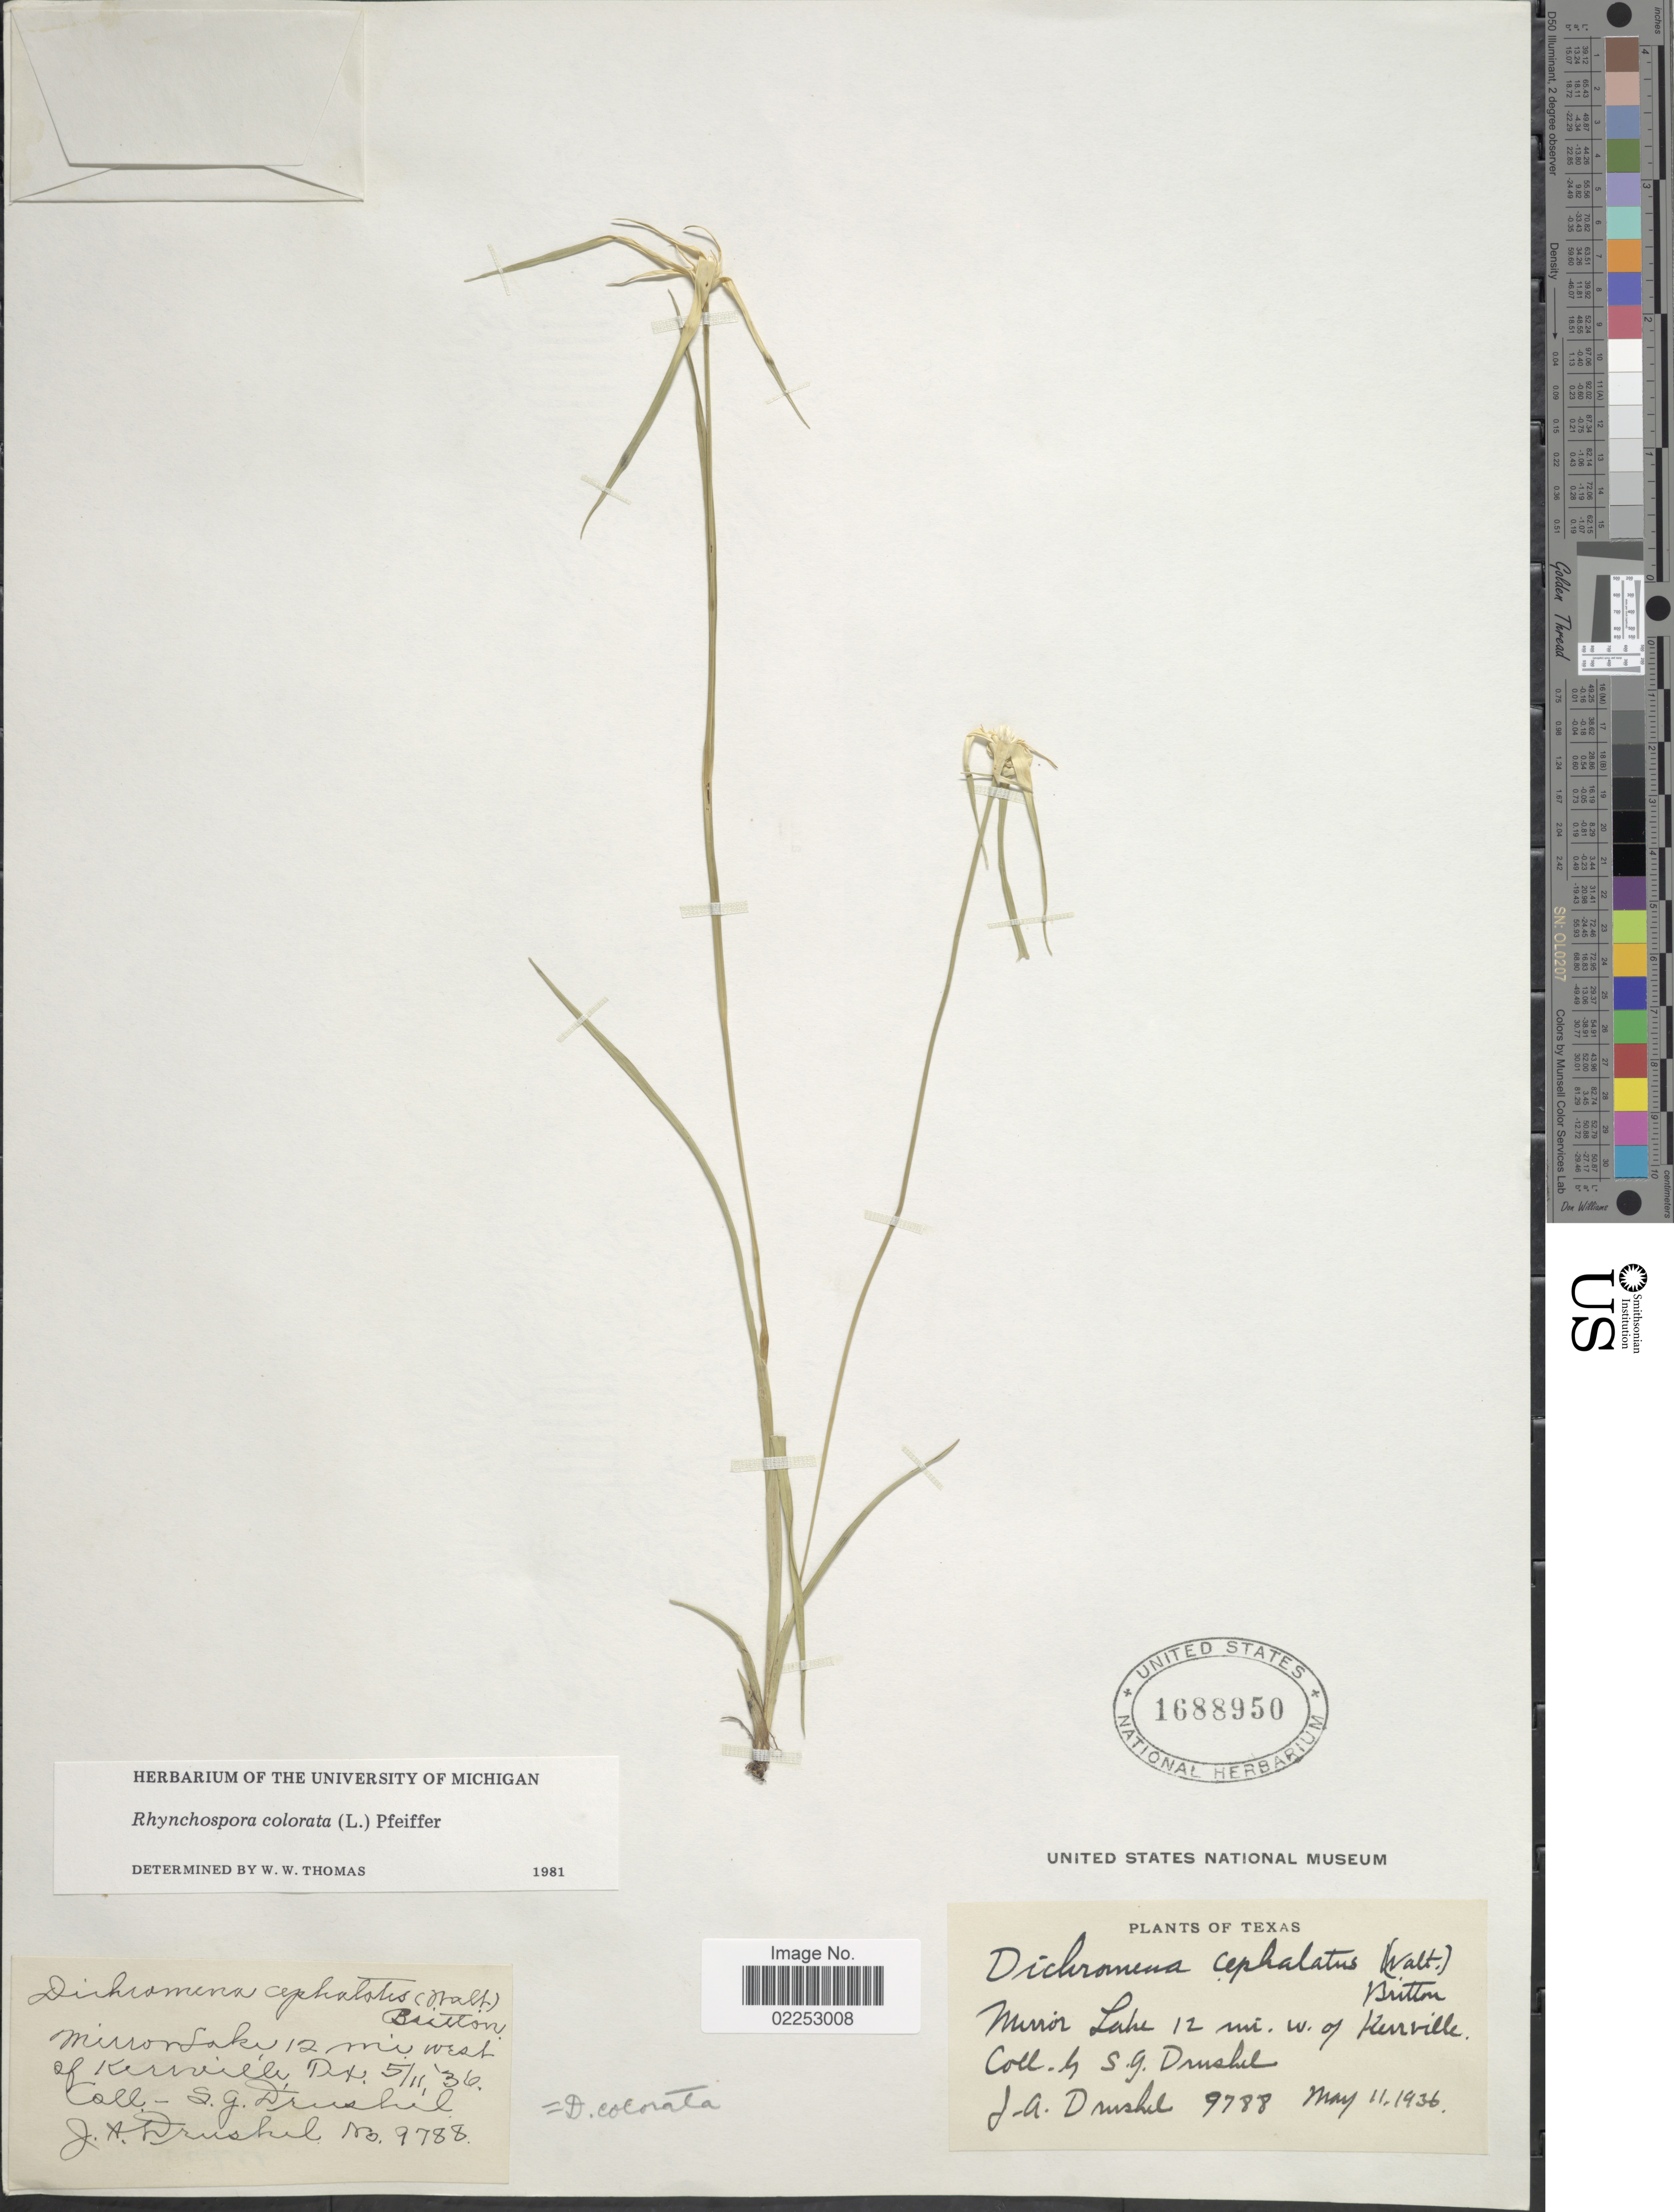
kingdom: Plantae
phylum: Tracheophyta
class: Liliopsida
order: Poales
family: Cyperaceae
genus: Rhynchospora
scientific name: Rhynchospora colorata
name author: (L.) H. Pfeiff.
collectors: J. A. Drushel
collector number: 9788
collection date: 1936-05-11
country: United States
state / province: Texas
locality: Mirror Lake, 12 mi. west of Kerrville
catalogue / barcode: US 1688950